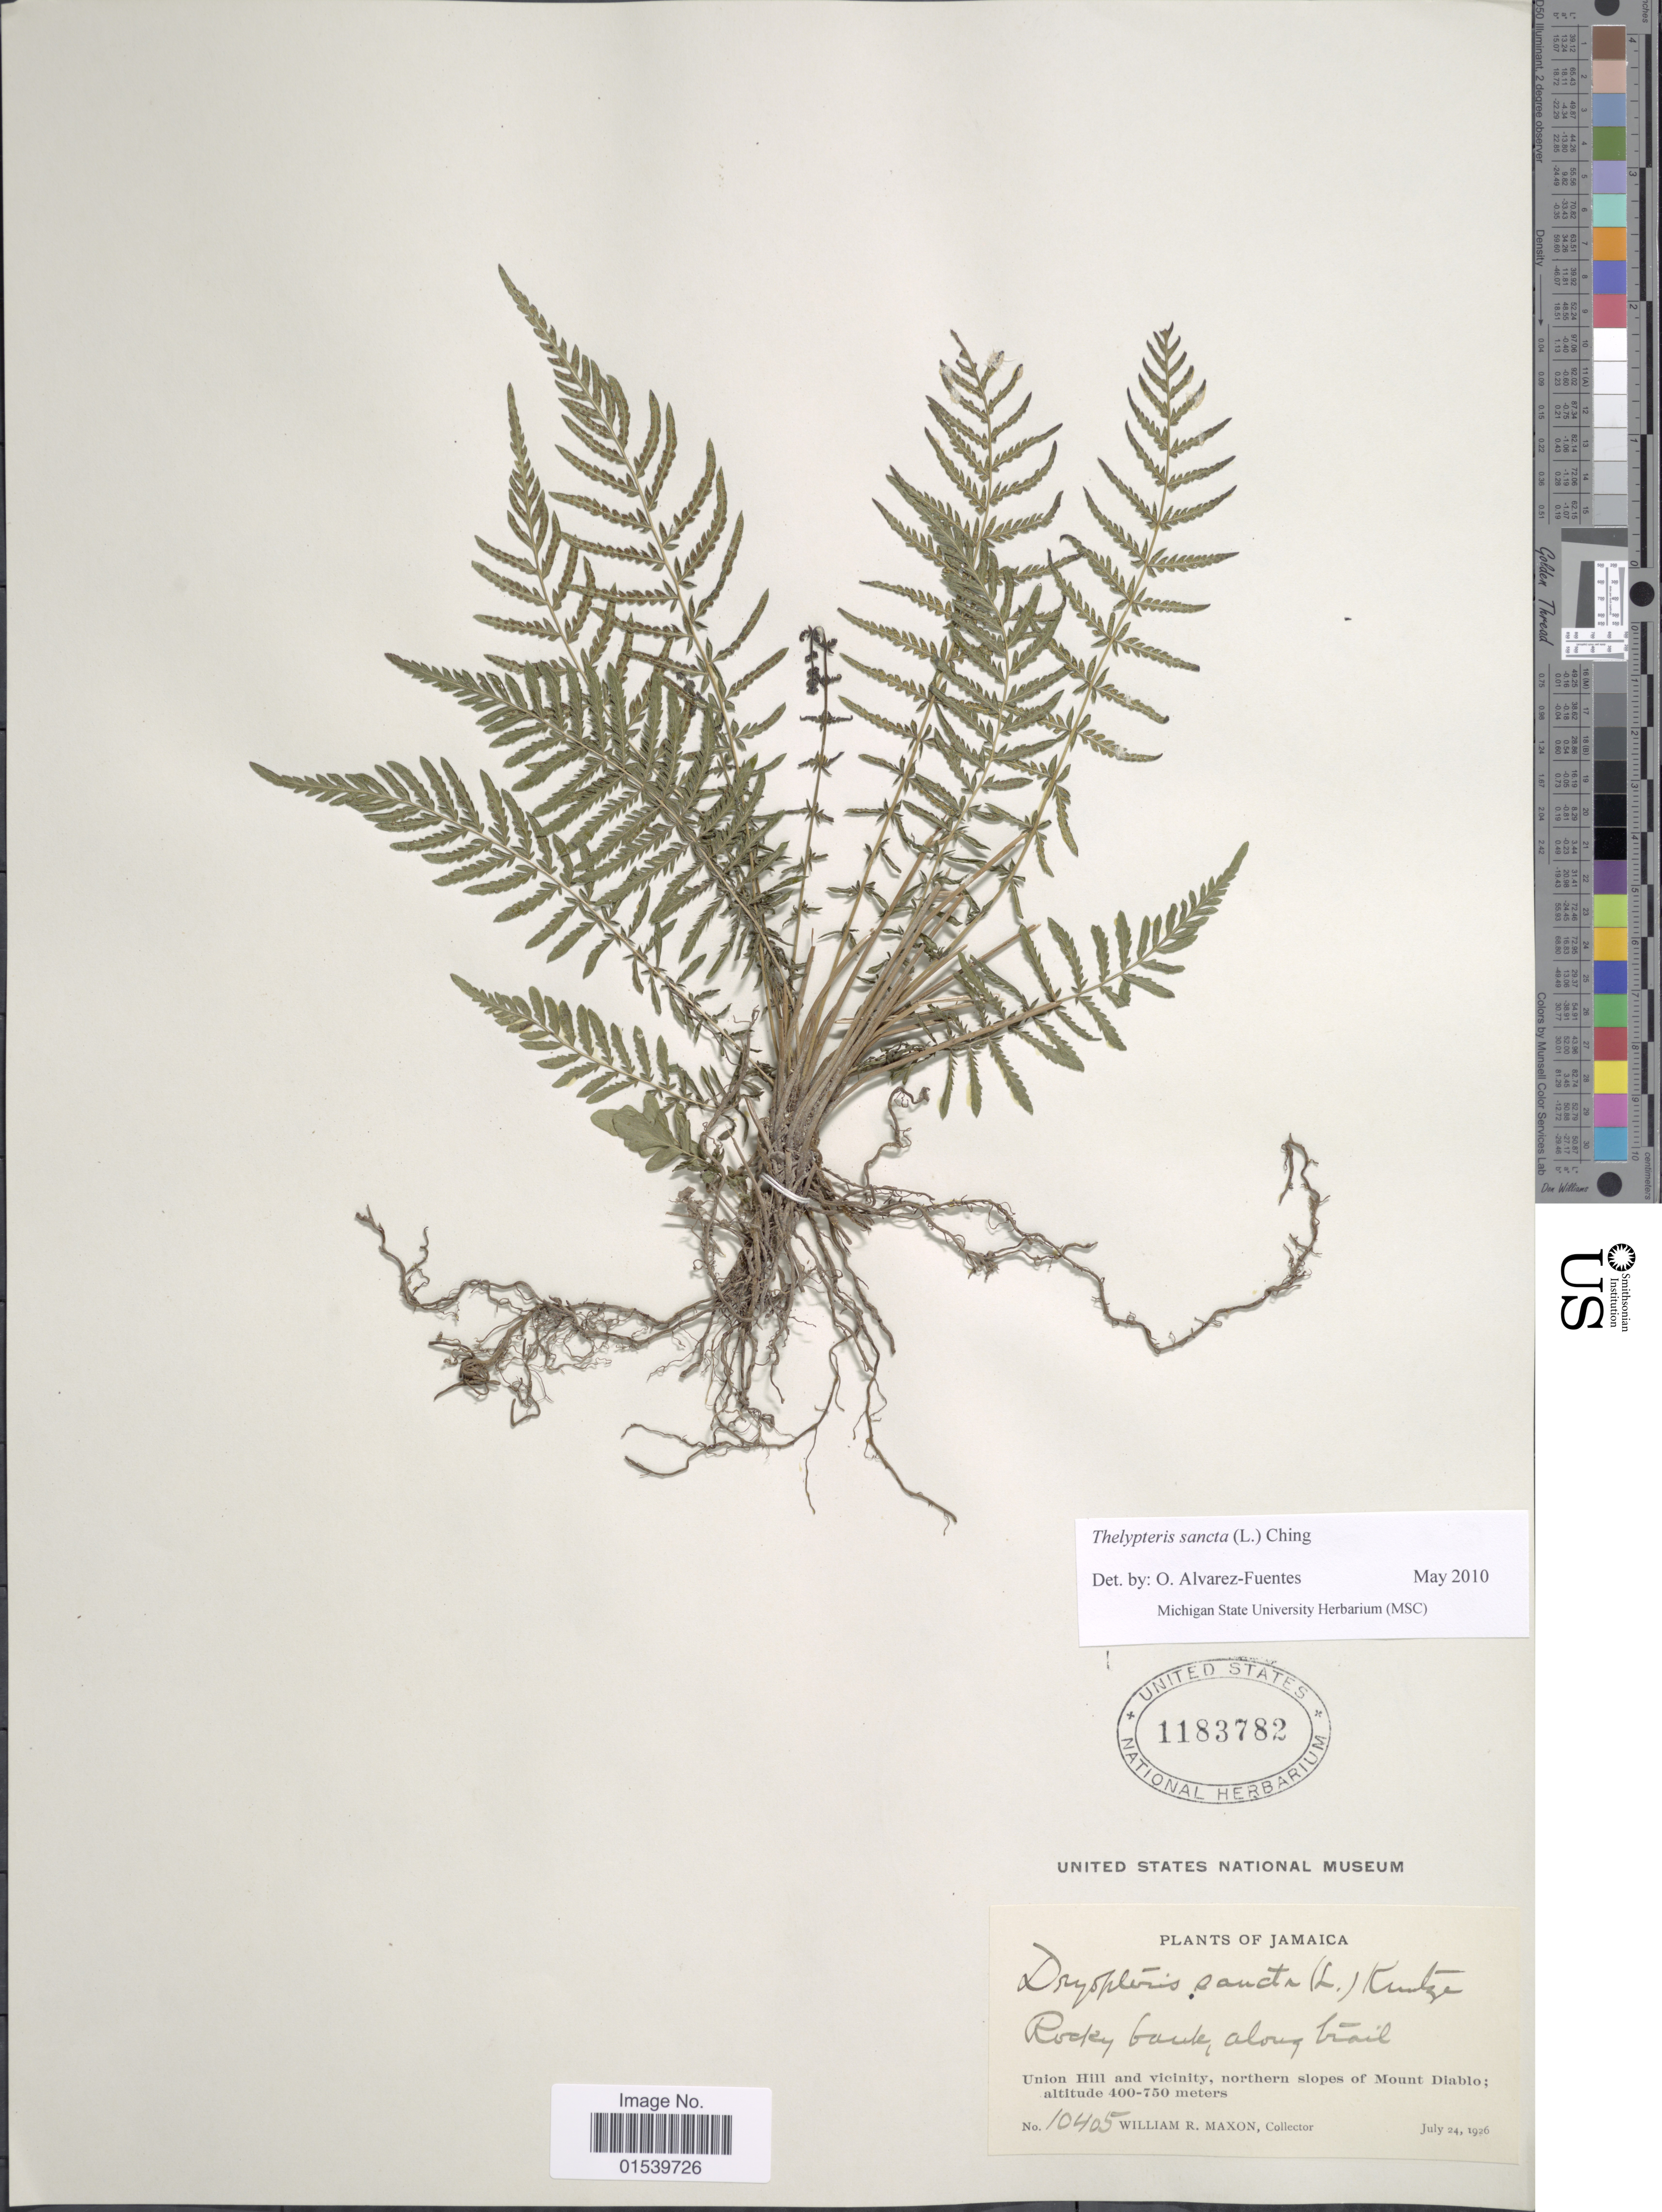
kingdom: Plantae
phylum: Tracheophyta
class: Polypodiopsida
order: Polypodiales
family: Thelypteridaceae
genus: Amauropelta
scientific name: Amauropelta sancta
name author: (L.) Pic. Serm.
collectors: W. R. Maxon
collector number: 10405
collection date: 1926-07-24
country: Jamaica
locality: Rocky bank, along trail, Union Hill and vicinity, northern slopes of Mount Diablo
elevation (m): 400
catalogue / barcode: US 1183782